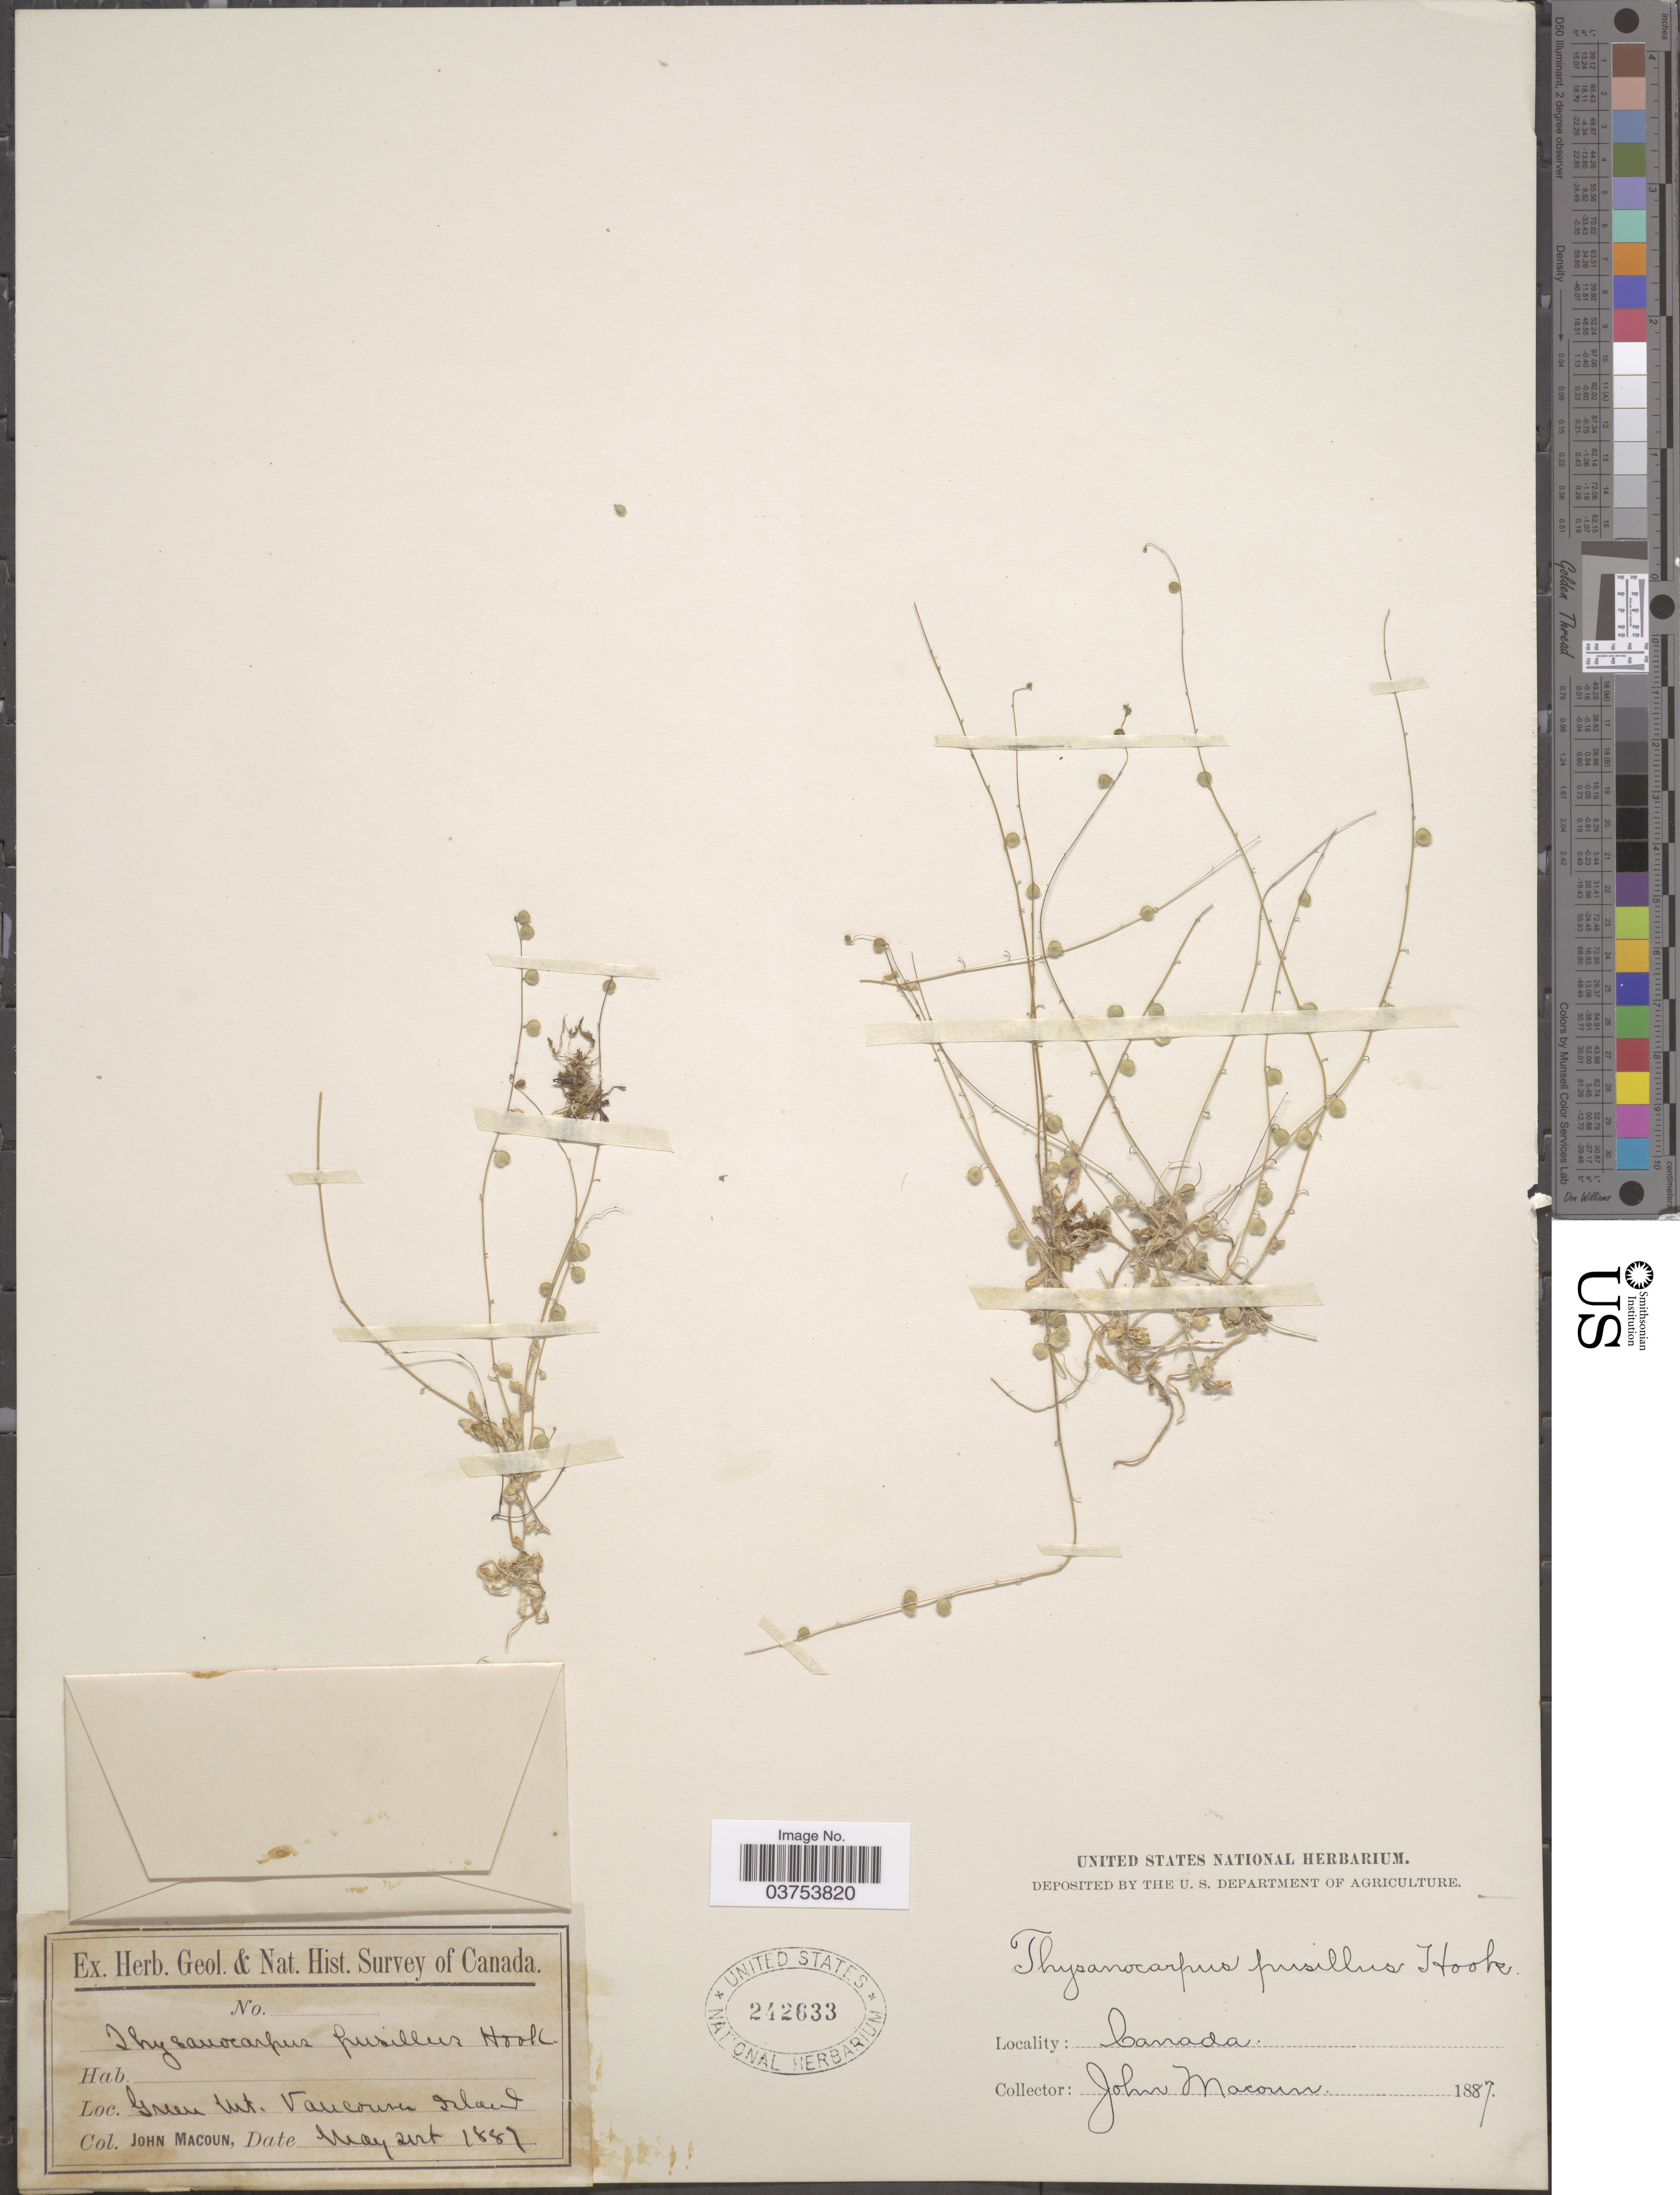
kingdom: Plantae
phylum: Tracheophyta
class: Magnoliopsida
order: Brassicales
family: Brassicaceae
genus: Athysanus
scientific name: Athysanus pusillus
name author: (Hook.) Greene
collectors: J. Macoun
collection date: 1887-05-21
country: Canada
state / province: British Columbia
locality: Green Mt. Vancouver Island.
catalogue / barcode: US 242633